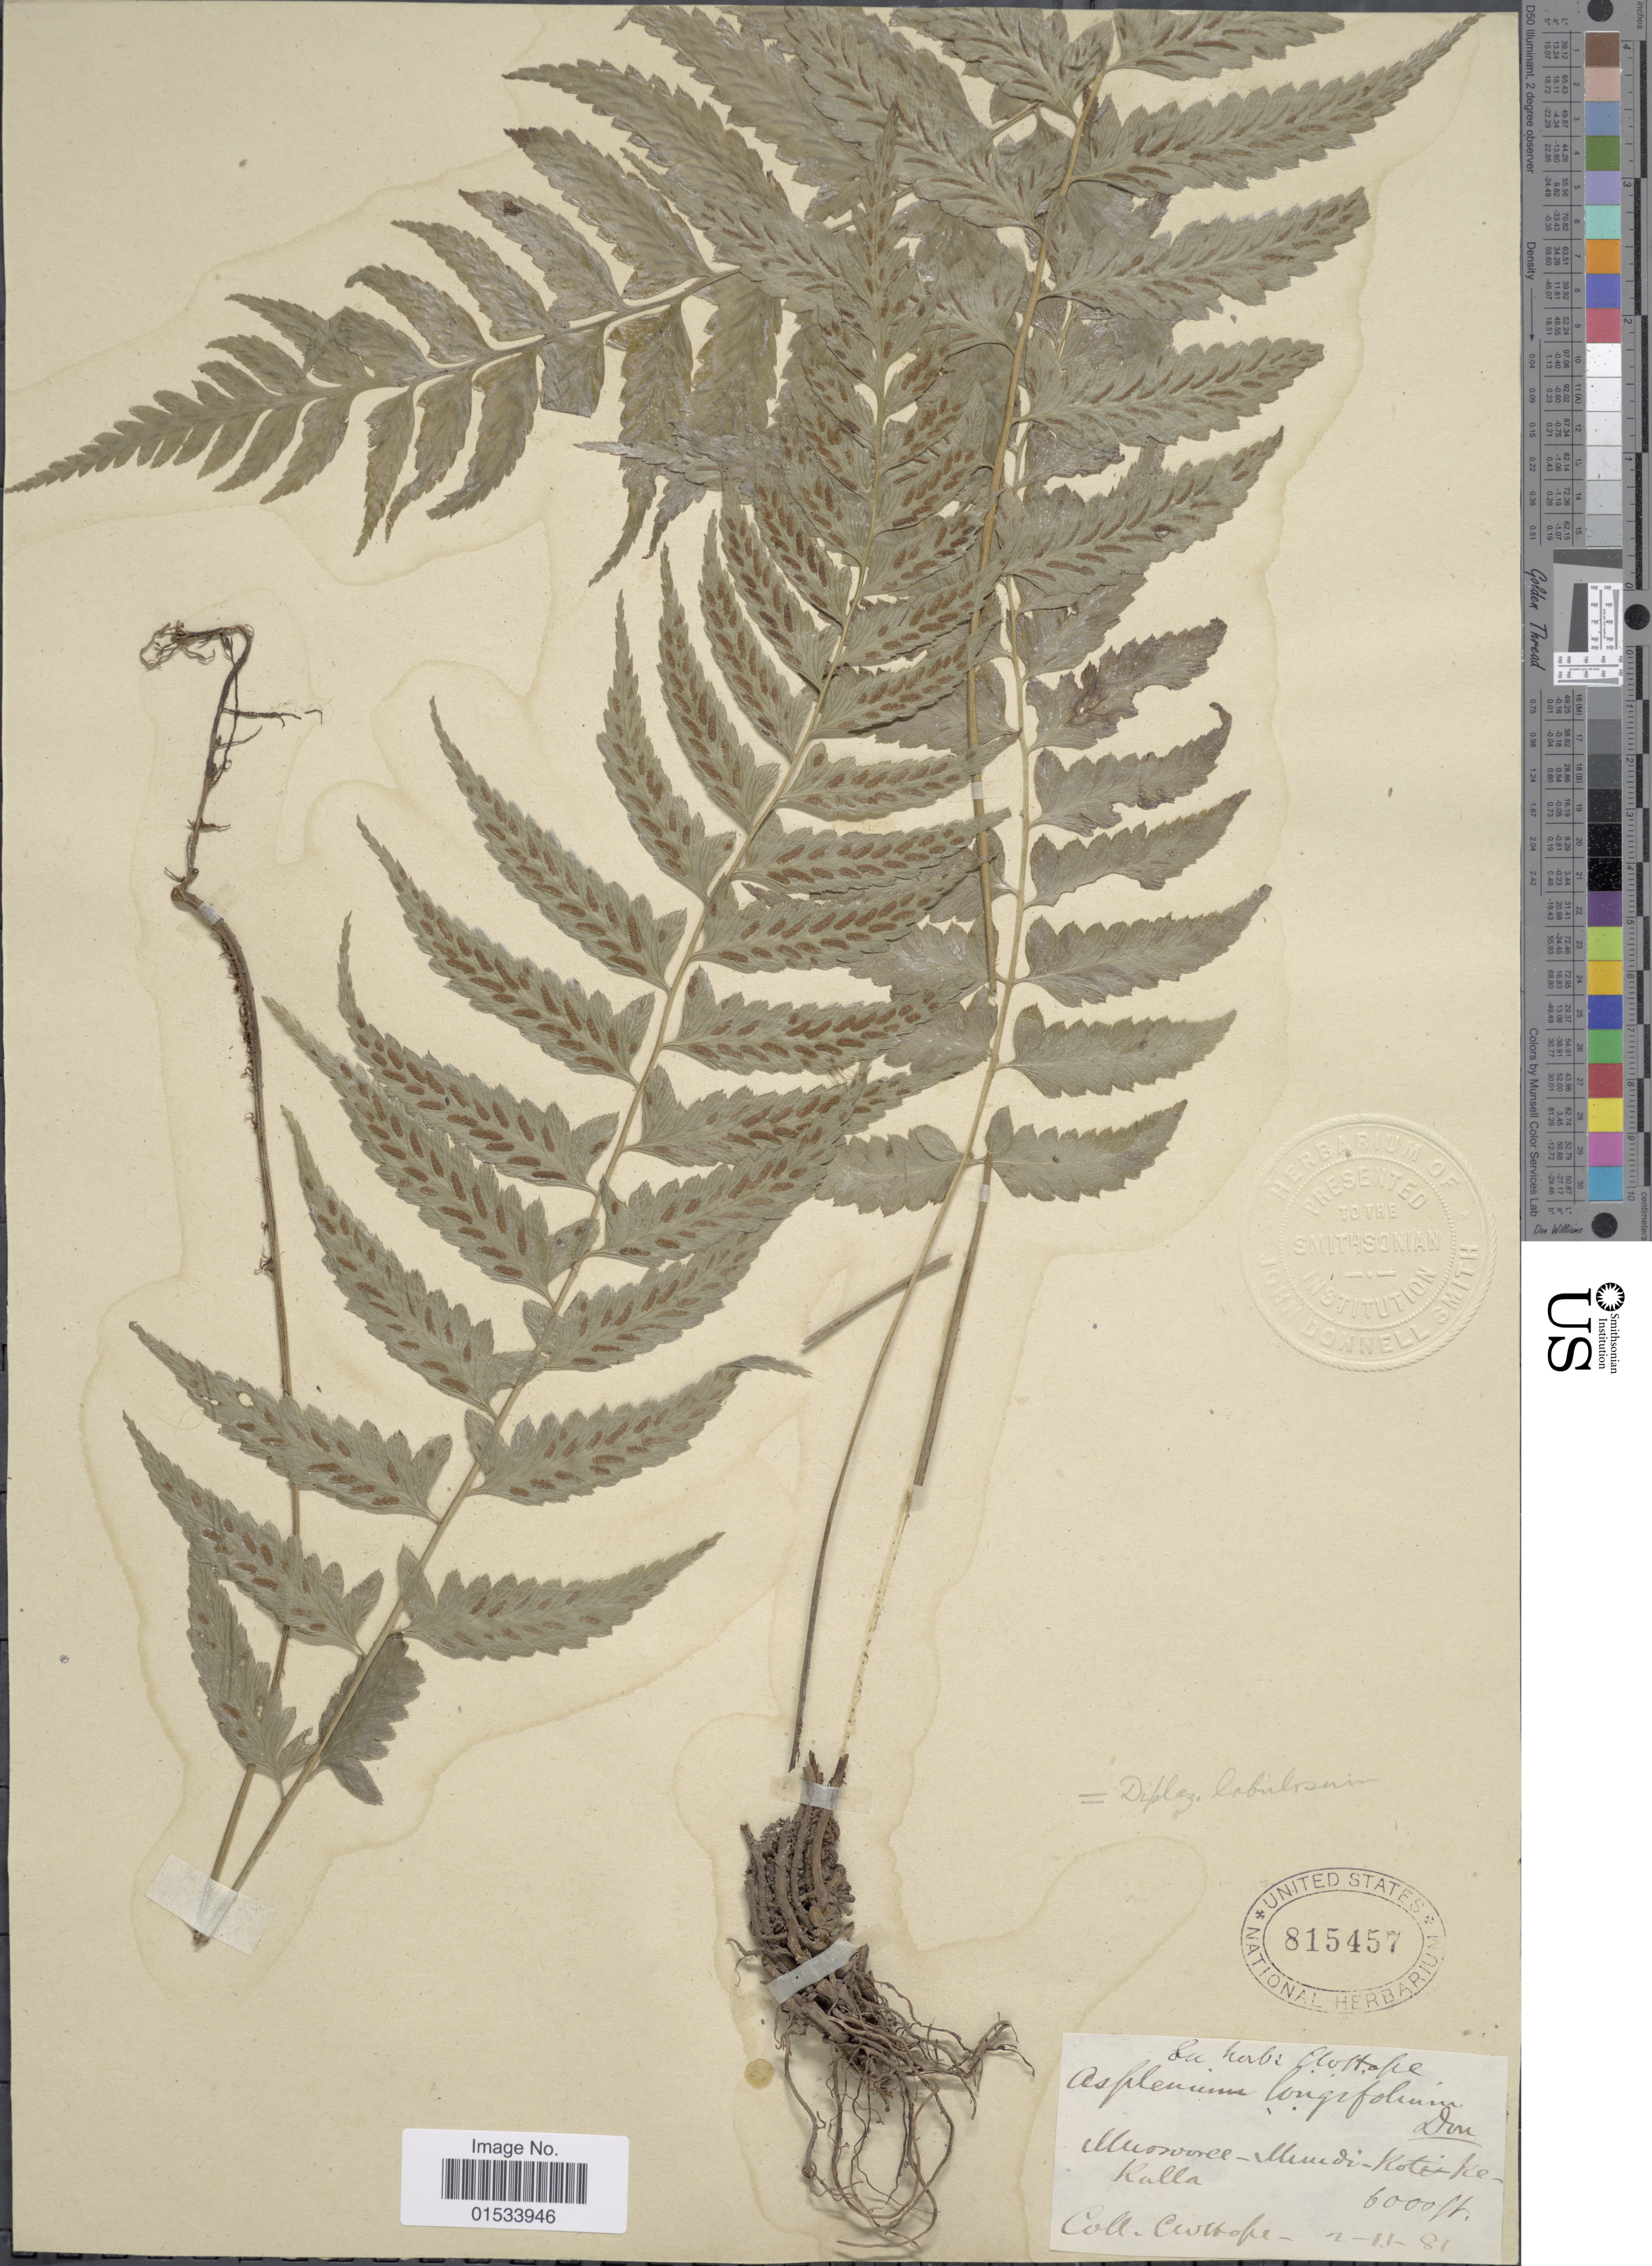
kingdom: Plantae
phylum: Tracheophyta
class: Polypodiopsida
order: Polypodiales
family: Athyriaceae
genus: Diplazium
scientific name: Diplazium lobulosum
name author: Wall. ex Mett.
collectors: C. W. Hope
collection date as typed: Transcribed d/m/y: 12/11/81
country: India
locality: Mussooree Mindri-Kotike-Kalla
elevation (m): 1829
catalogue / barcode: US 815457